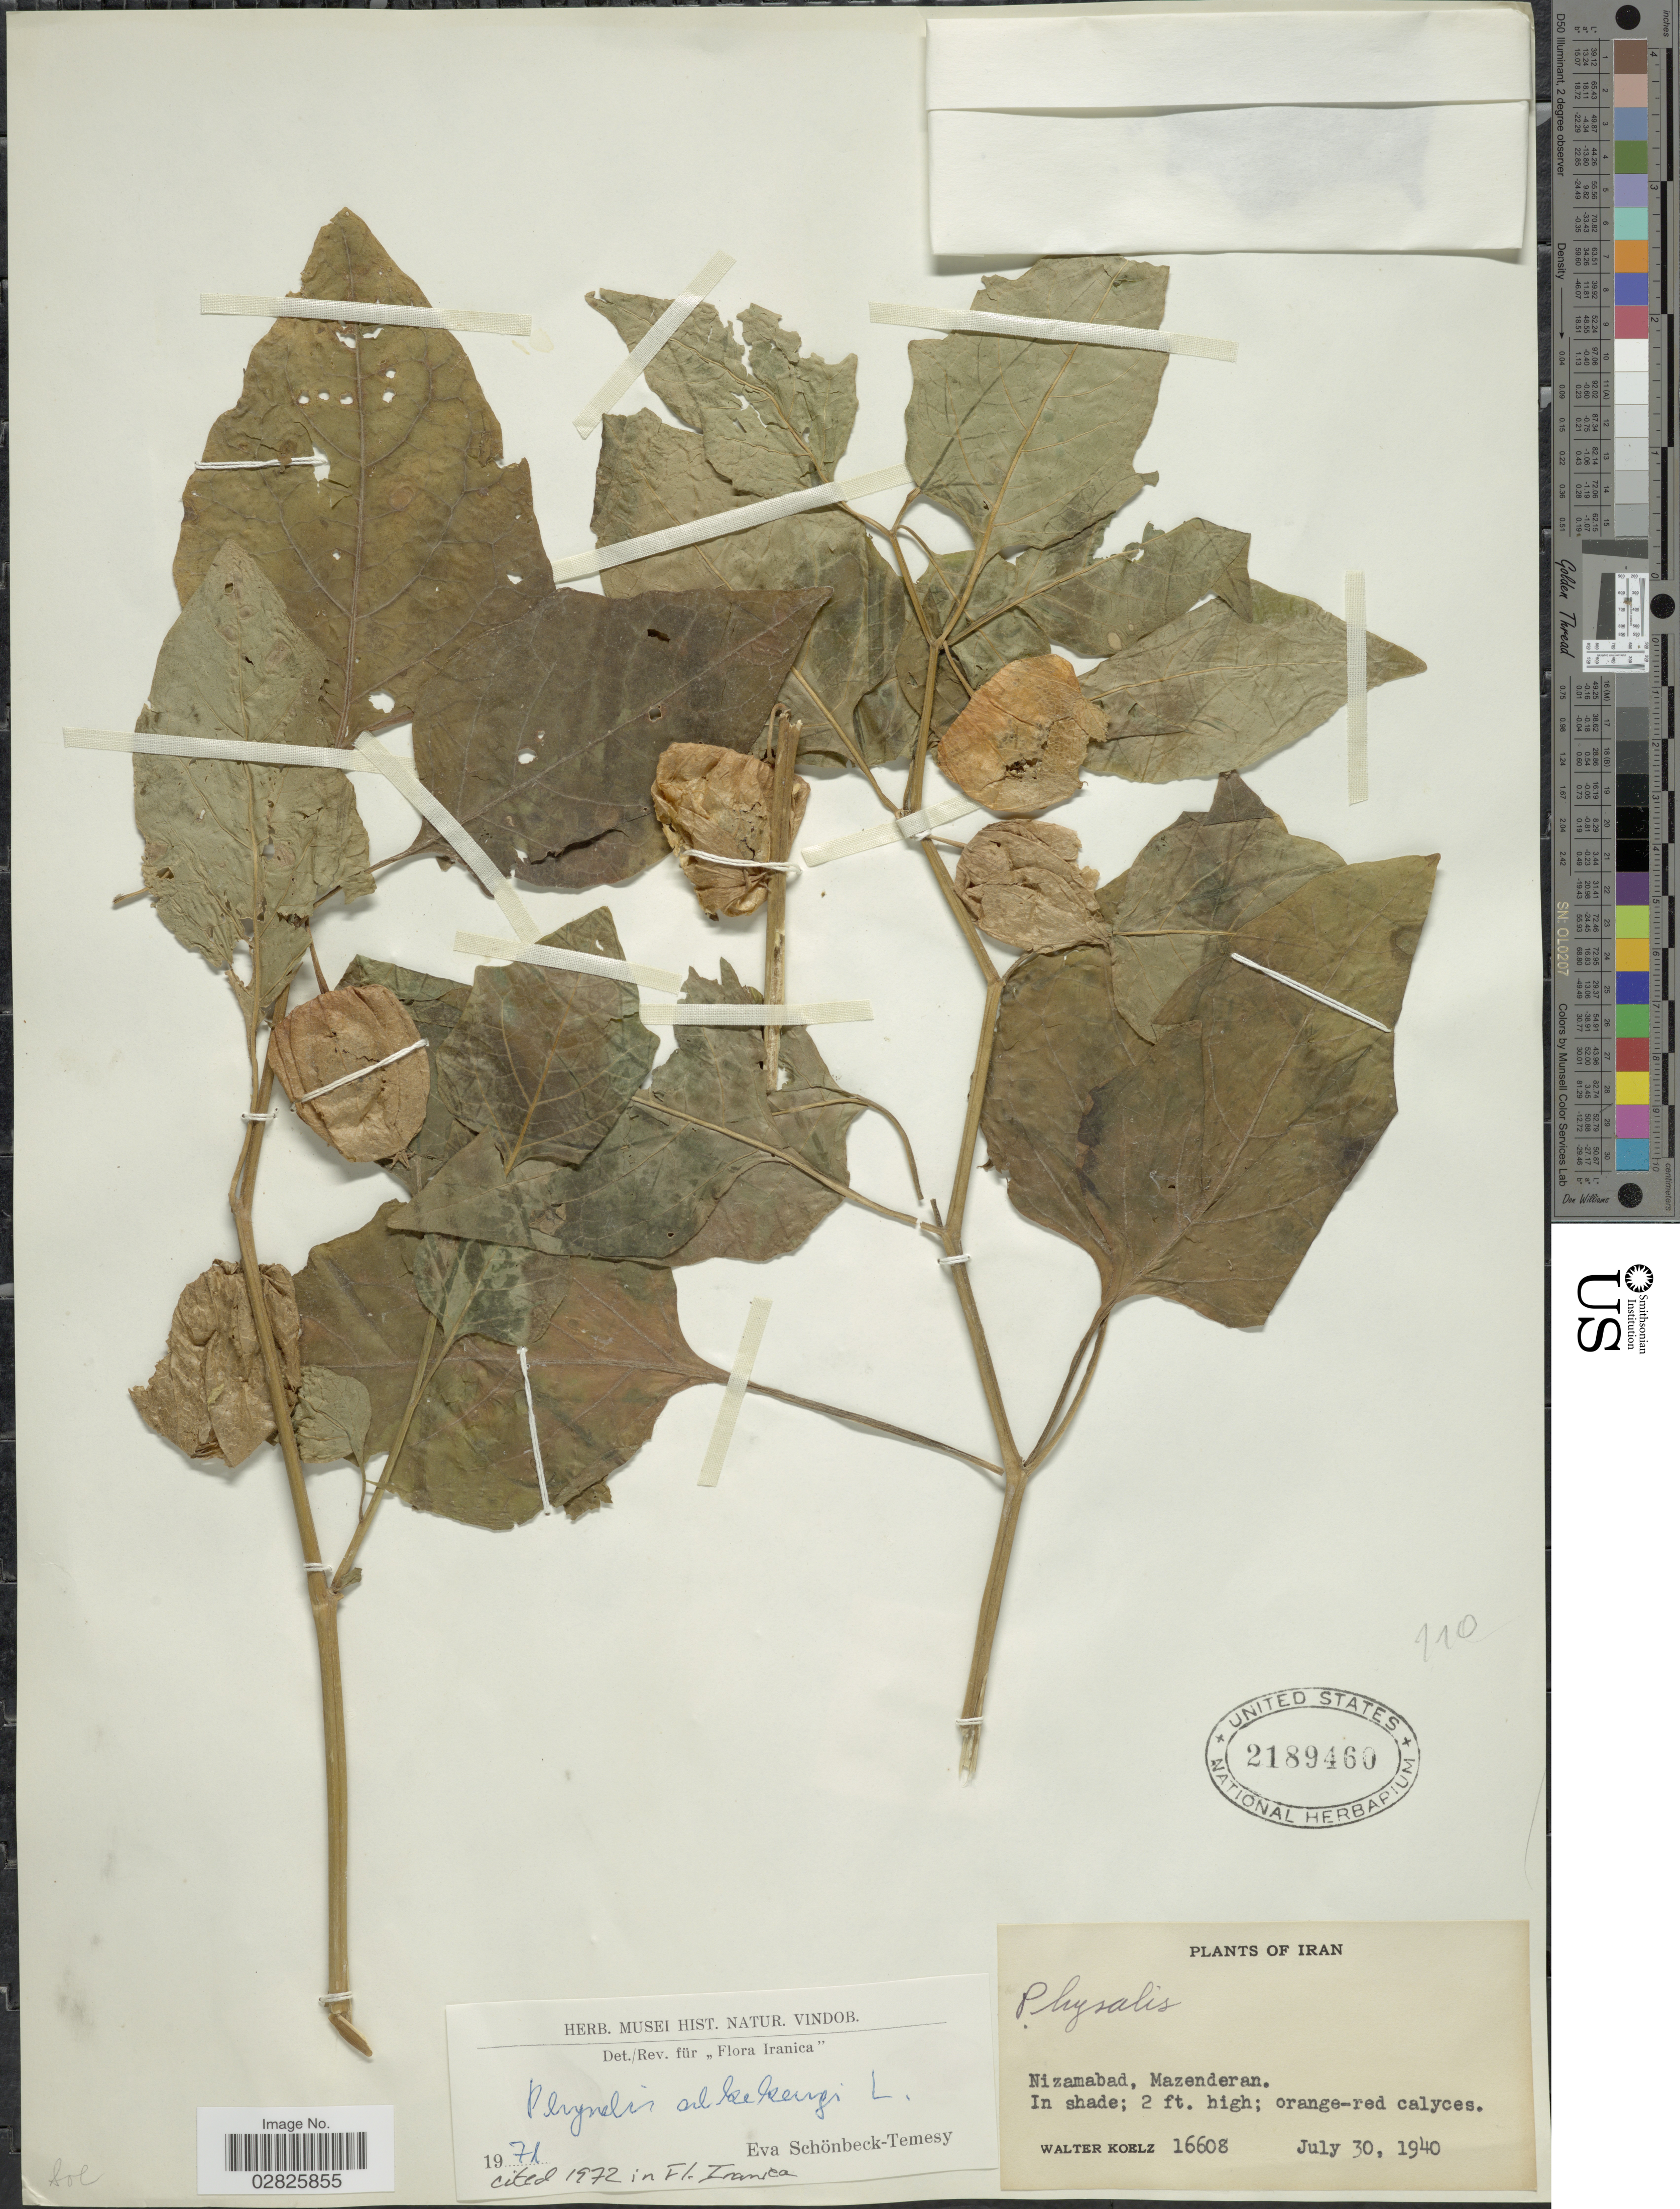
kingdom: Plantae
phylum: Tracheophyta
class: Magnoliopsida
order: Solanales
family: Solanaceae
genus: Physalis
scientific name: Physalis alkekengi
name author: L.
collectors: W. N. Koelz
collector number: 16608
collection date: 1940-07-30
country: Iran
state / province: Mazandaran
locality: Nizamabad, Mazenderan.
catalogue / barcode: US 2189460